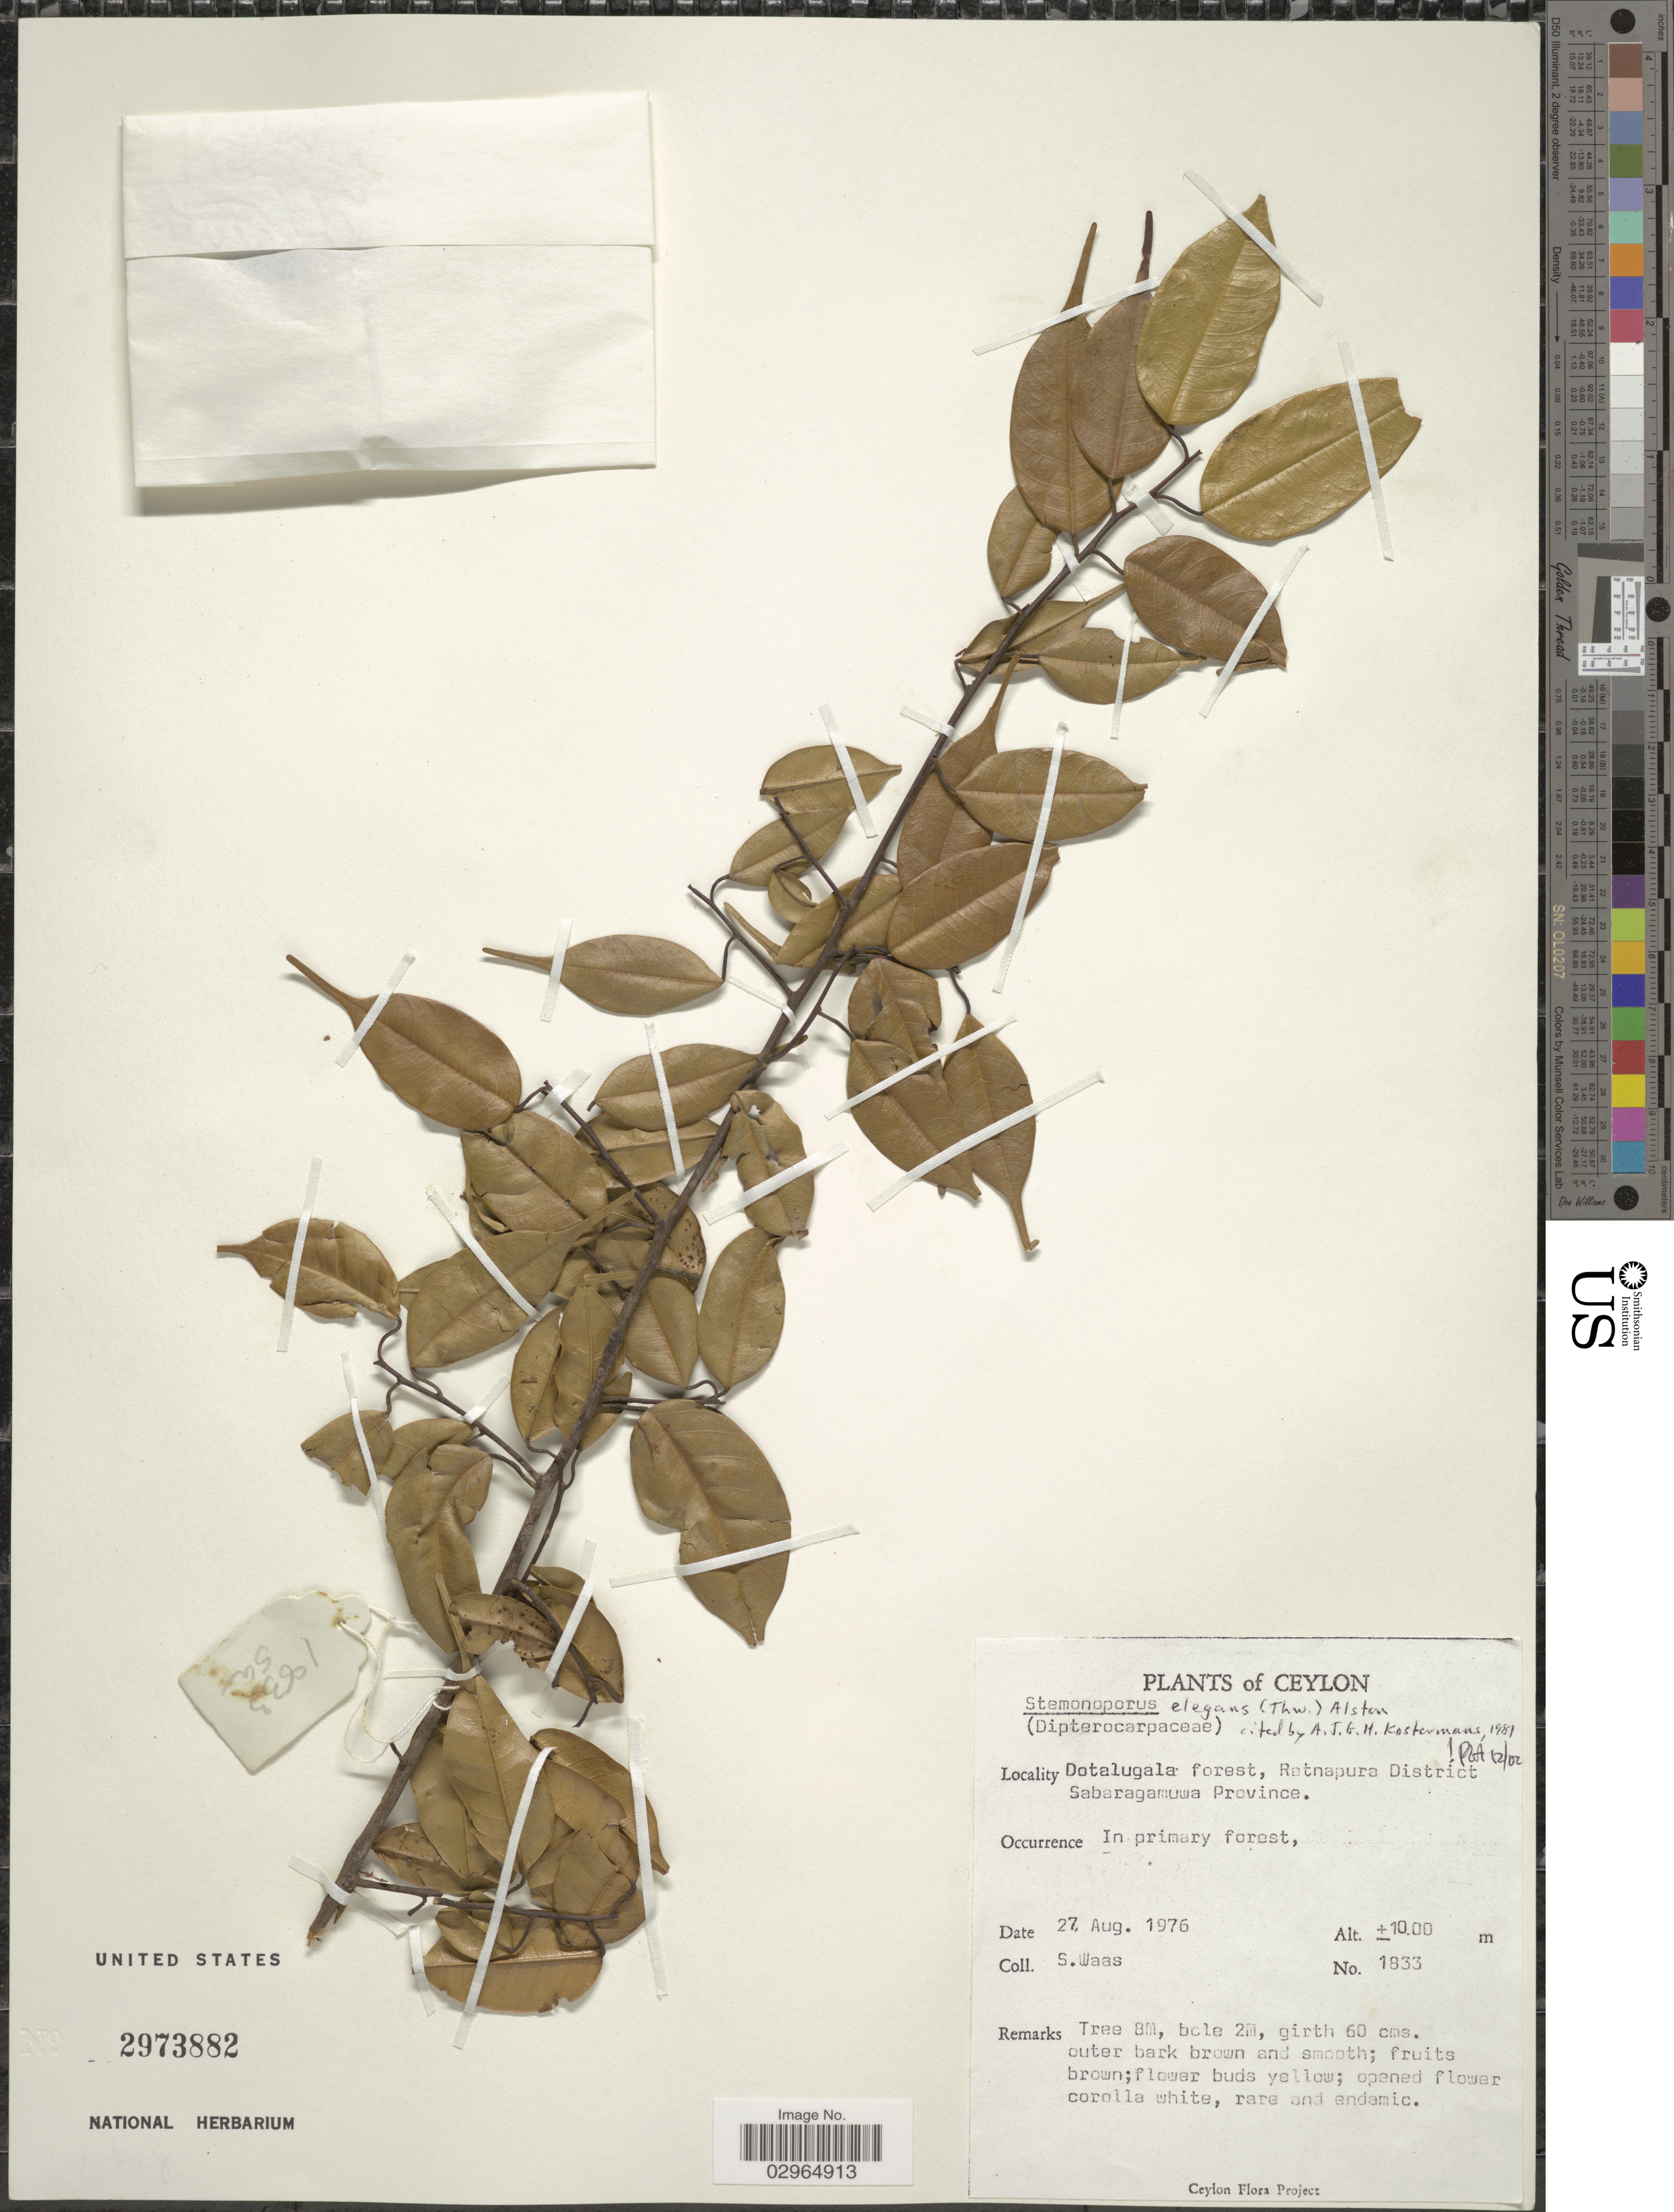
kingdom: Plantae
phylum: Tracheophyta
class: Magnoliopsida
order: Malvales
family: Dipterocarpaceae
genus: Stemonoporus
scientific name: Stemonoporus elegans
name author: (Thwaites) Alston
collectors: S. Waas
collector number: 1833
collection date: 1976-08-27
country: Sri Lanka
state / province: Sabaragamuwa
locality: Ceylon. Dotalugala forest, Ratnapura District.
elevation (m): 1000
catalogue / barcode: US 2973882